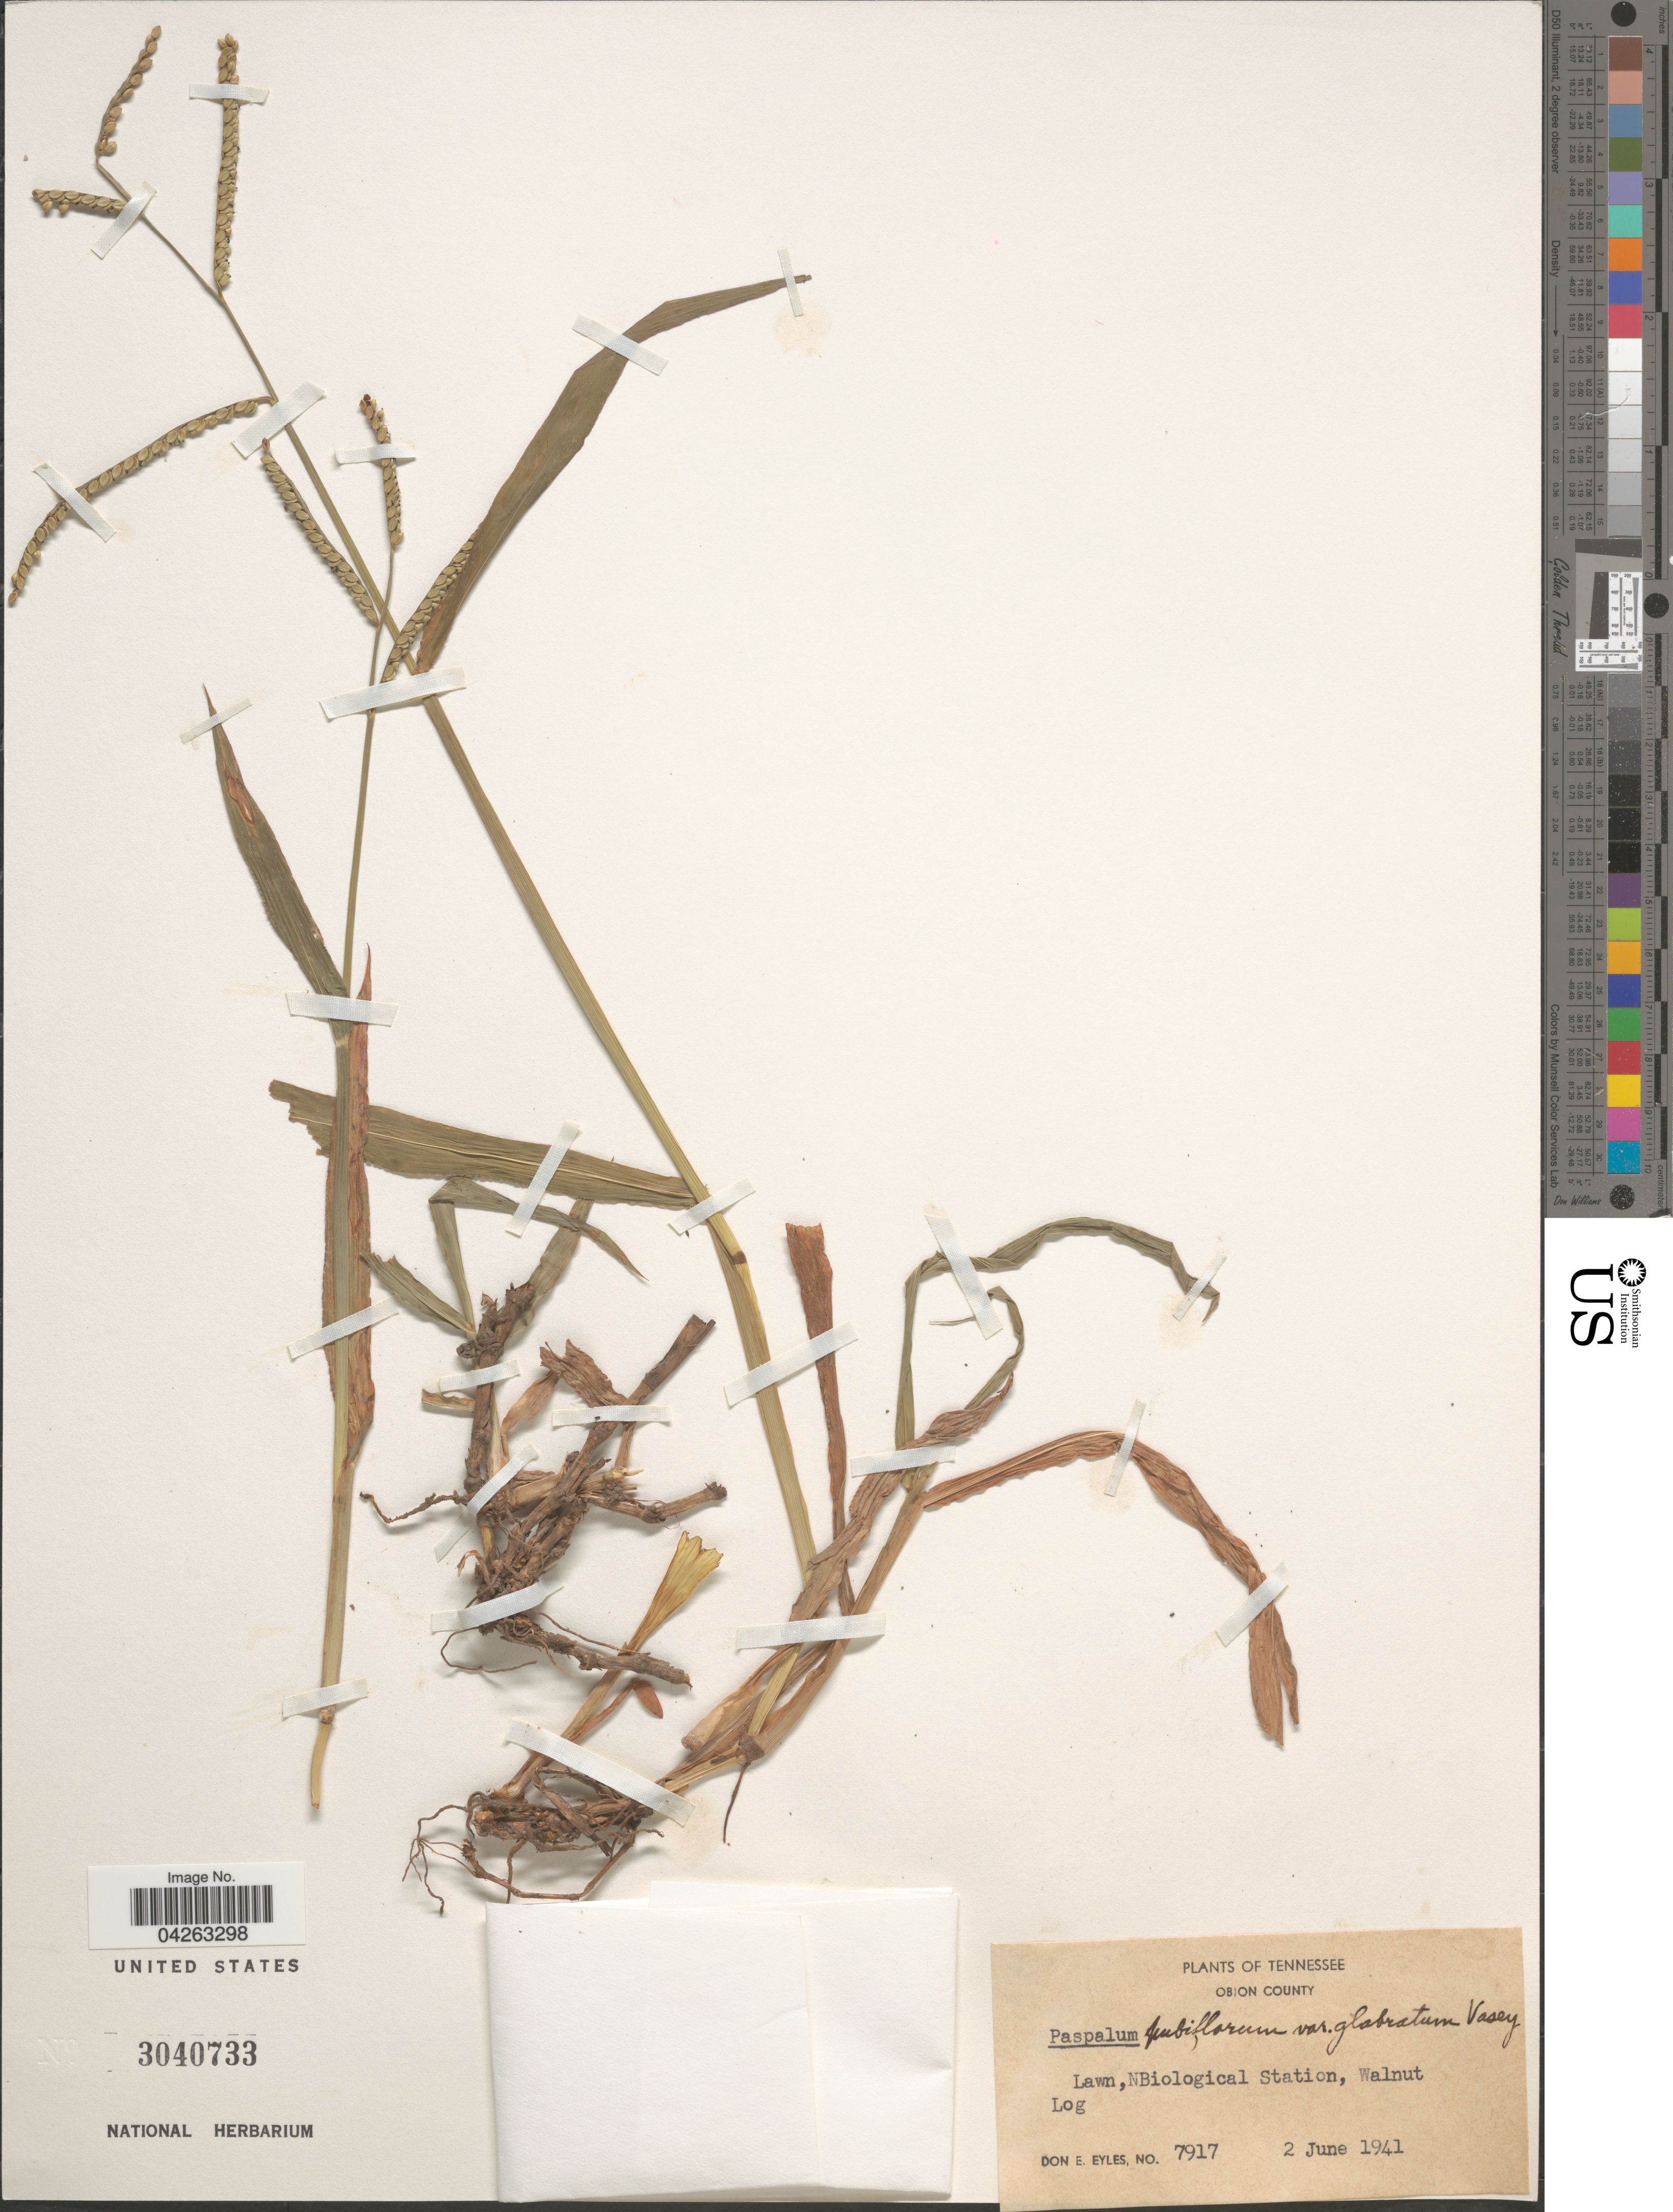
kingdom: Plantae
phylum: Tracheophyta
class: Liliopsida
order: Poales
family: Poaceae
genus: Paspalum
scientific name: Paspalum pubiflorum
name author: Rupr. ex E. Fourn.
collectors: D. Eyles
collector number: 7917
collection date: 1941-06-02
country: United States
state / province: Tennessee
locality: Obion County. Lawn, NBiological Station, Walnut Log.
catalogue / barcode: US 3040733